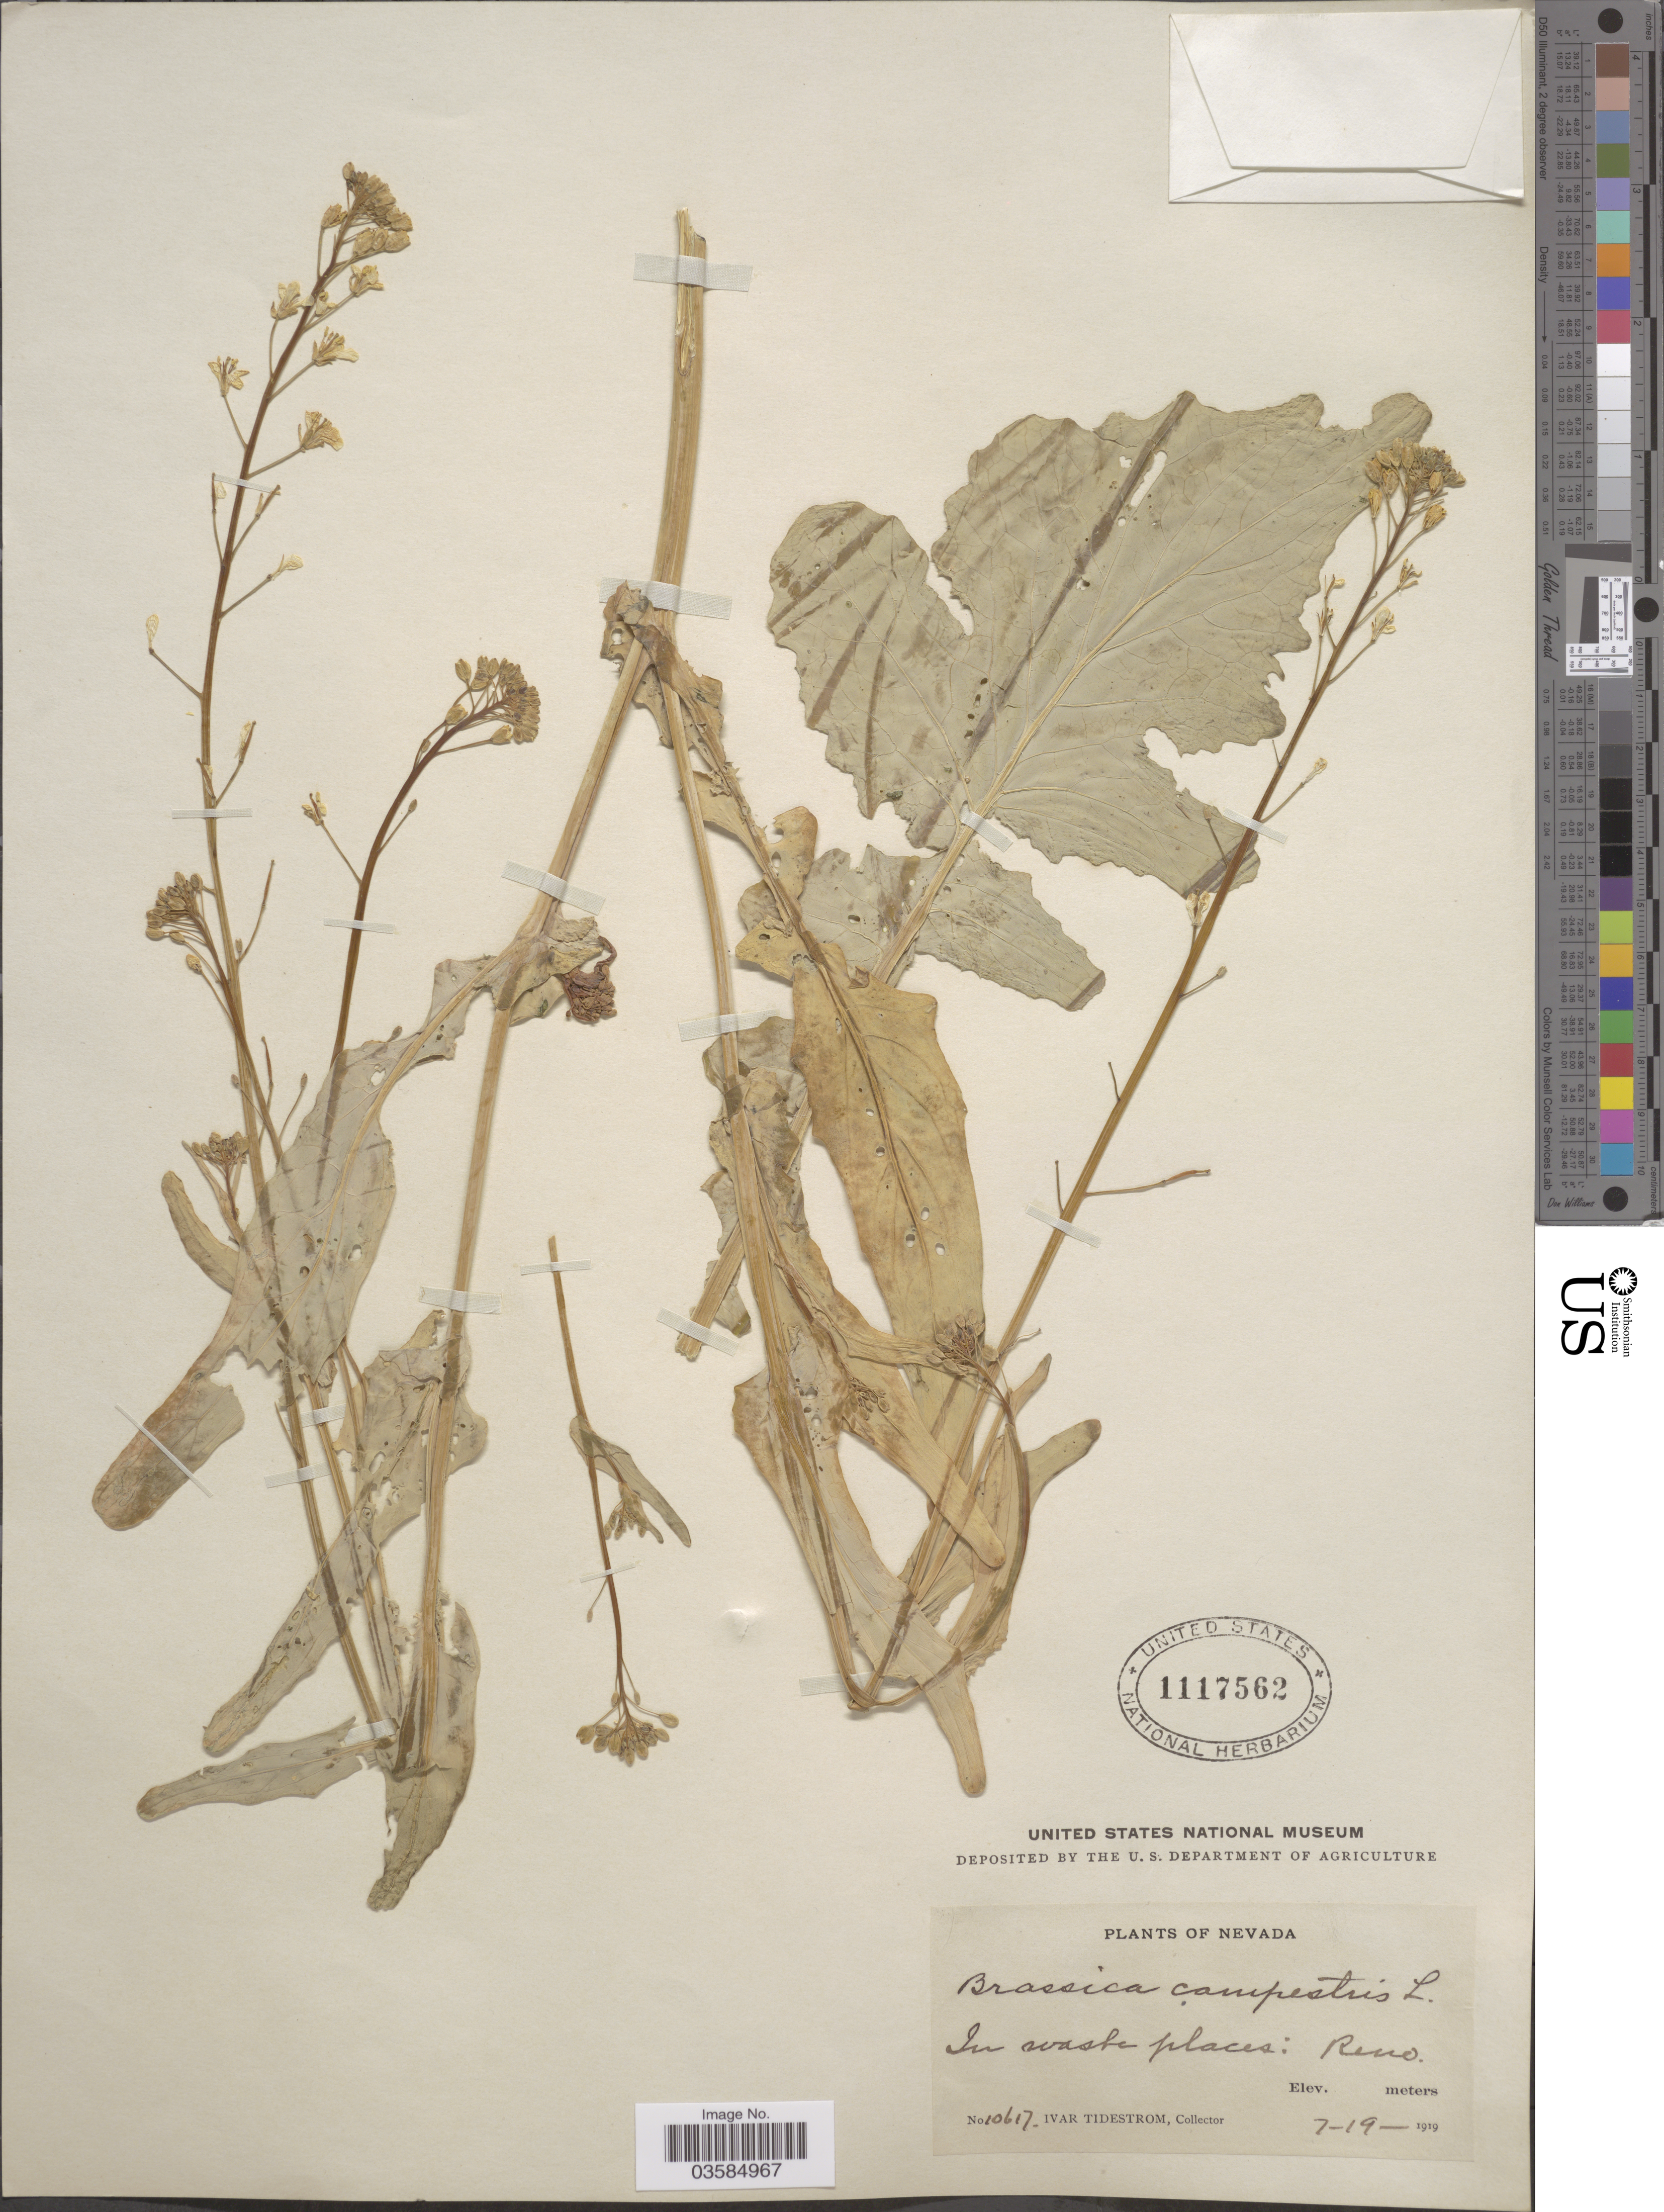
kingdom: Plantae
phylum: Tracheophyta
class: Magnoliopsida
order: Brassicales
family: Brassicaceae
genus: Brassica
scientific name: Brassica campestris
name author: L.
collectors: I. F. Tidestrom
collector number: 10617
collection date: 1919-07-19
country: United States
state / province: Nevada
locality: Reno.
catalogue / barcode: US 1117562